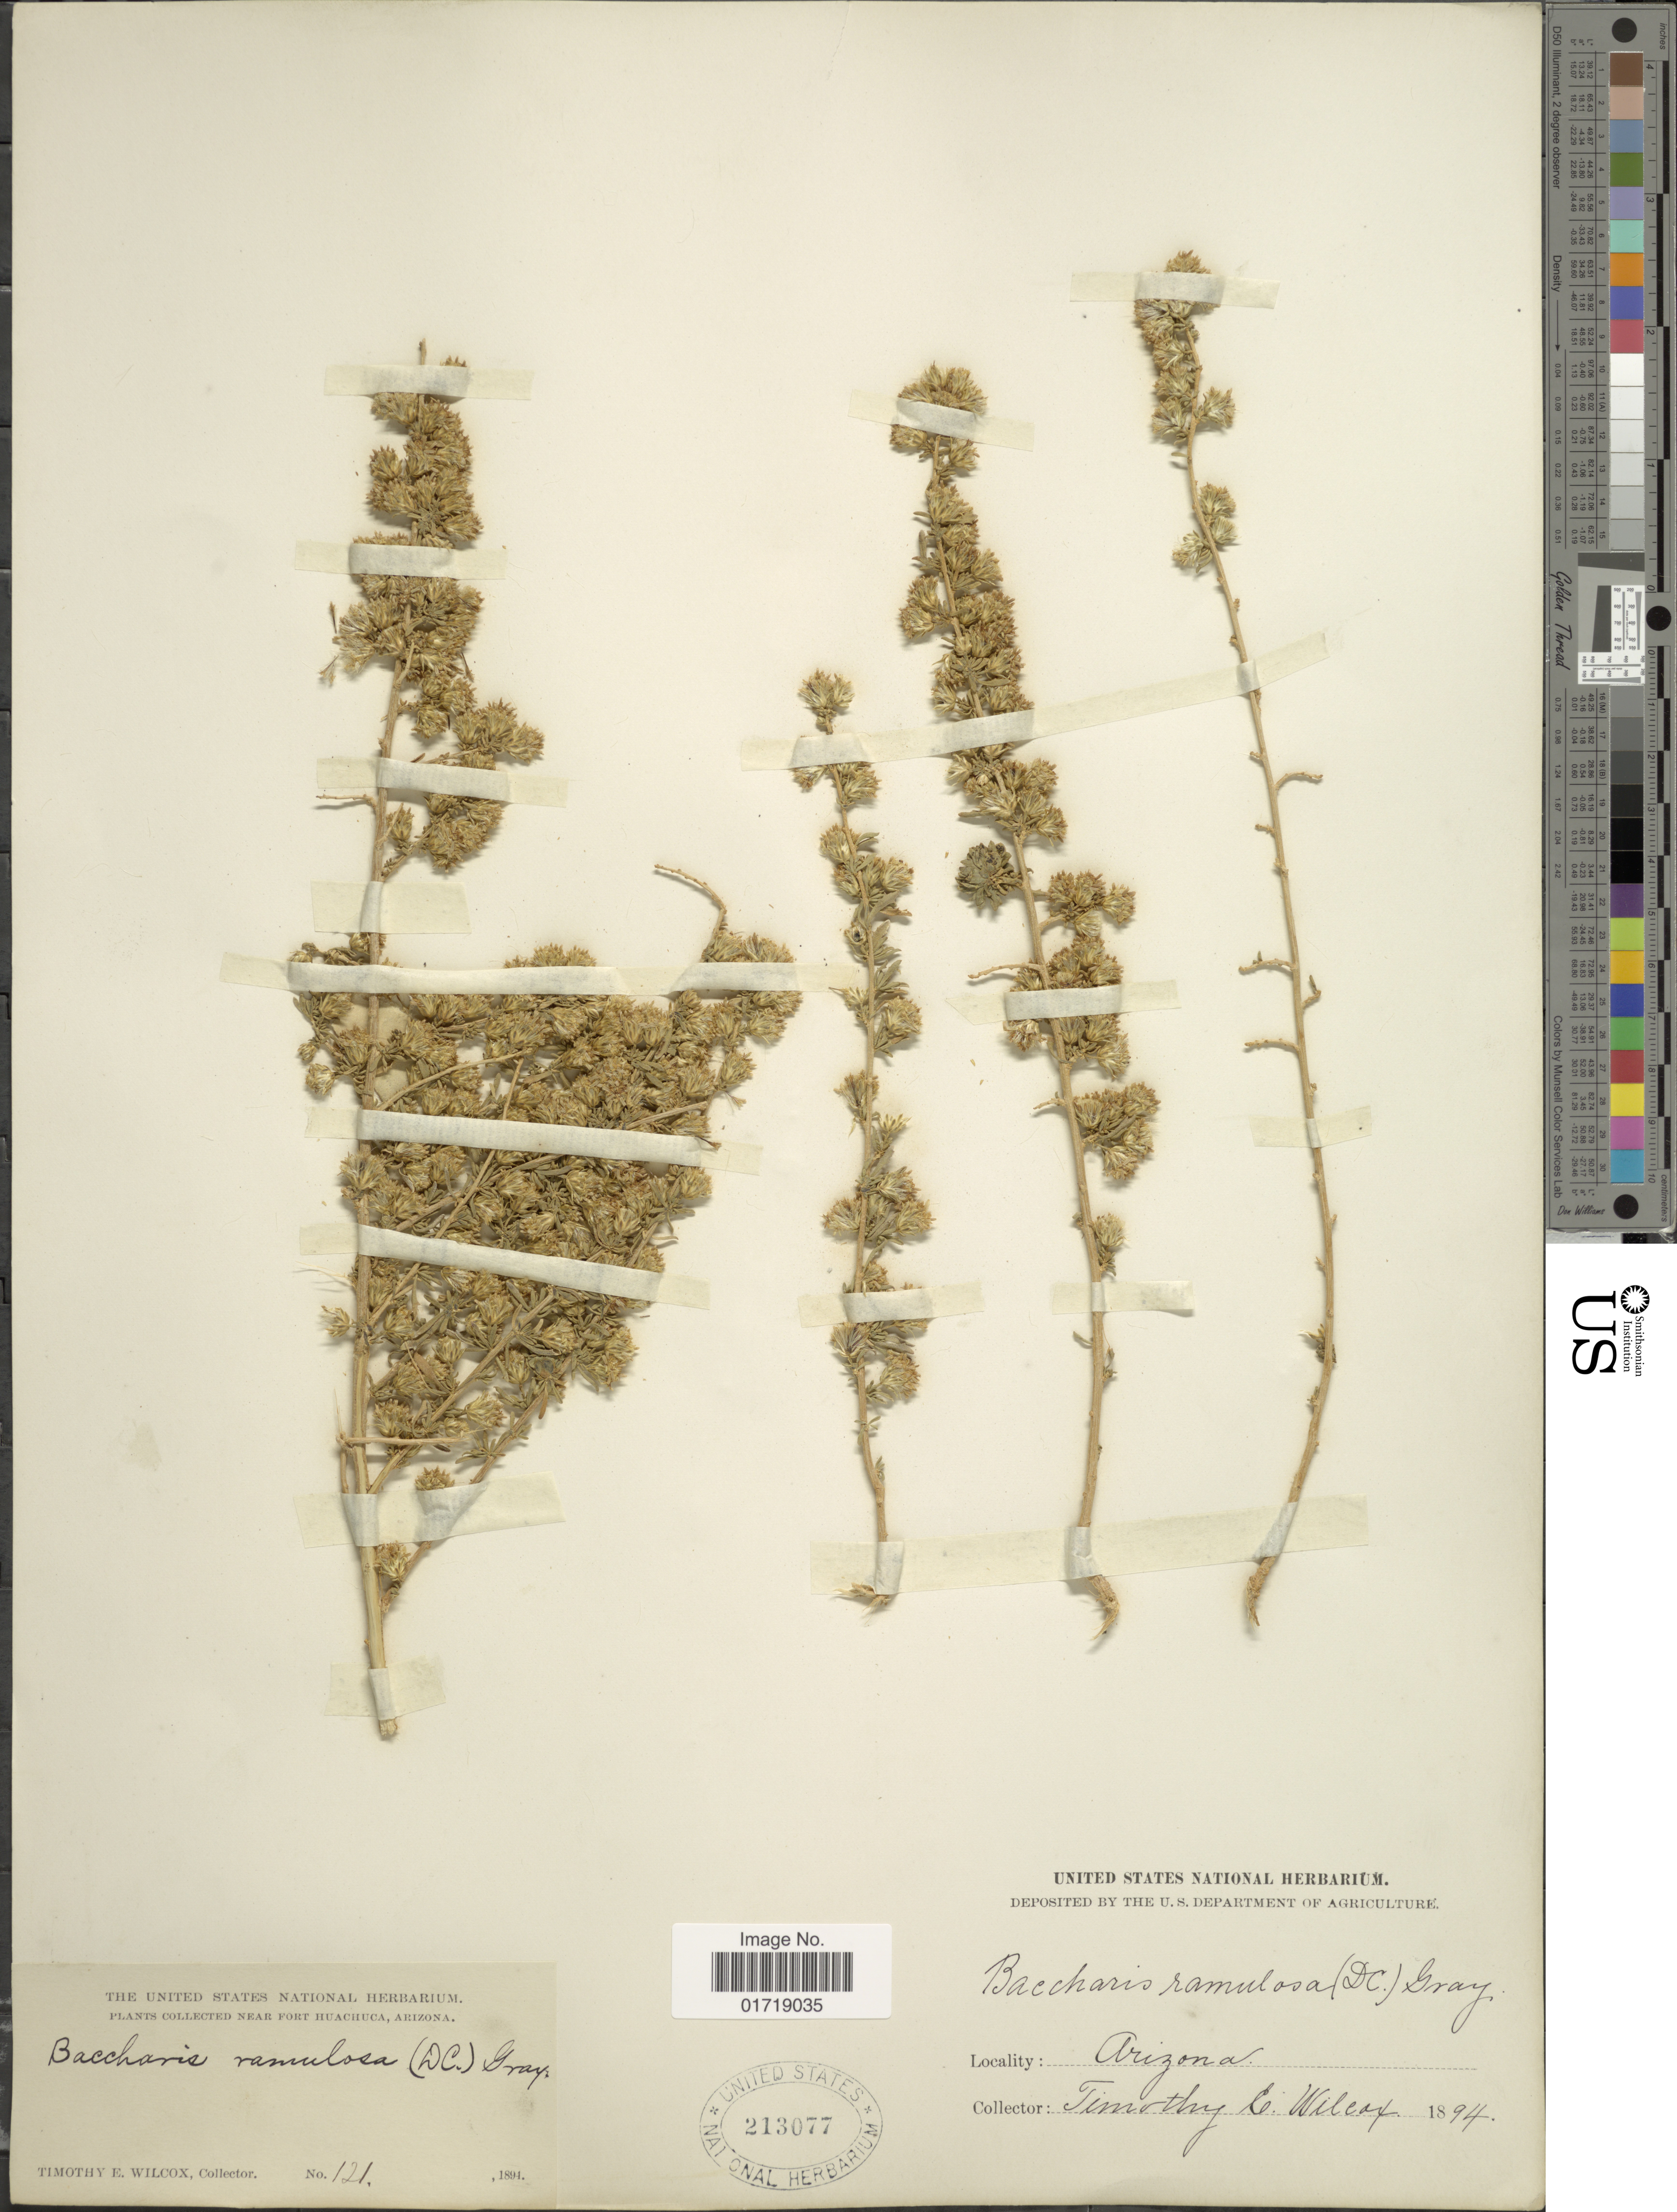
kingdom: Plantae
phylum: Tracheophyta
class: Magnoliopsida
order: Asterales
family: Asteraceae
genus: Baccharis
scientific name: Baccharis pteronioides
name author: DC.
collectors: T. E. Wilcox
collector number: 121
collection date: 1894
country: United States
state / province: Arizona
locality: Near Fort Huachuca, Arizona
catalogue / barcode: US 213077